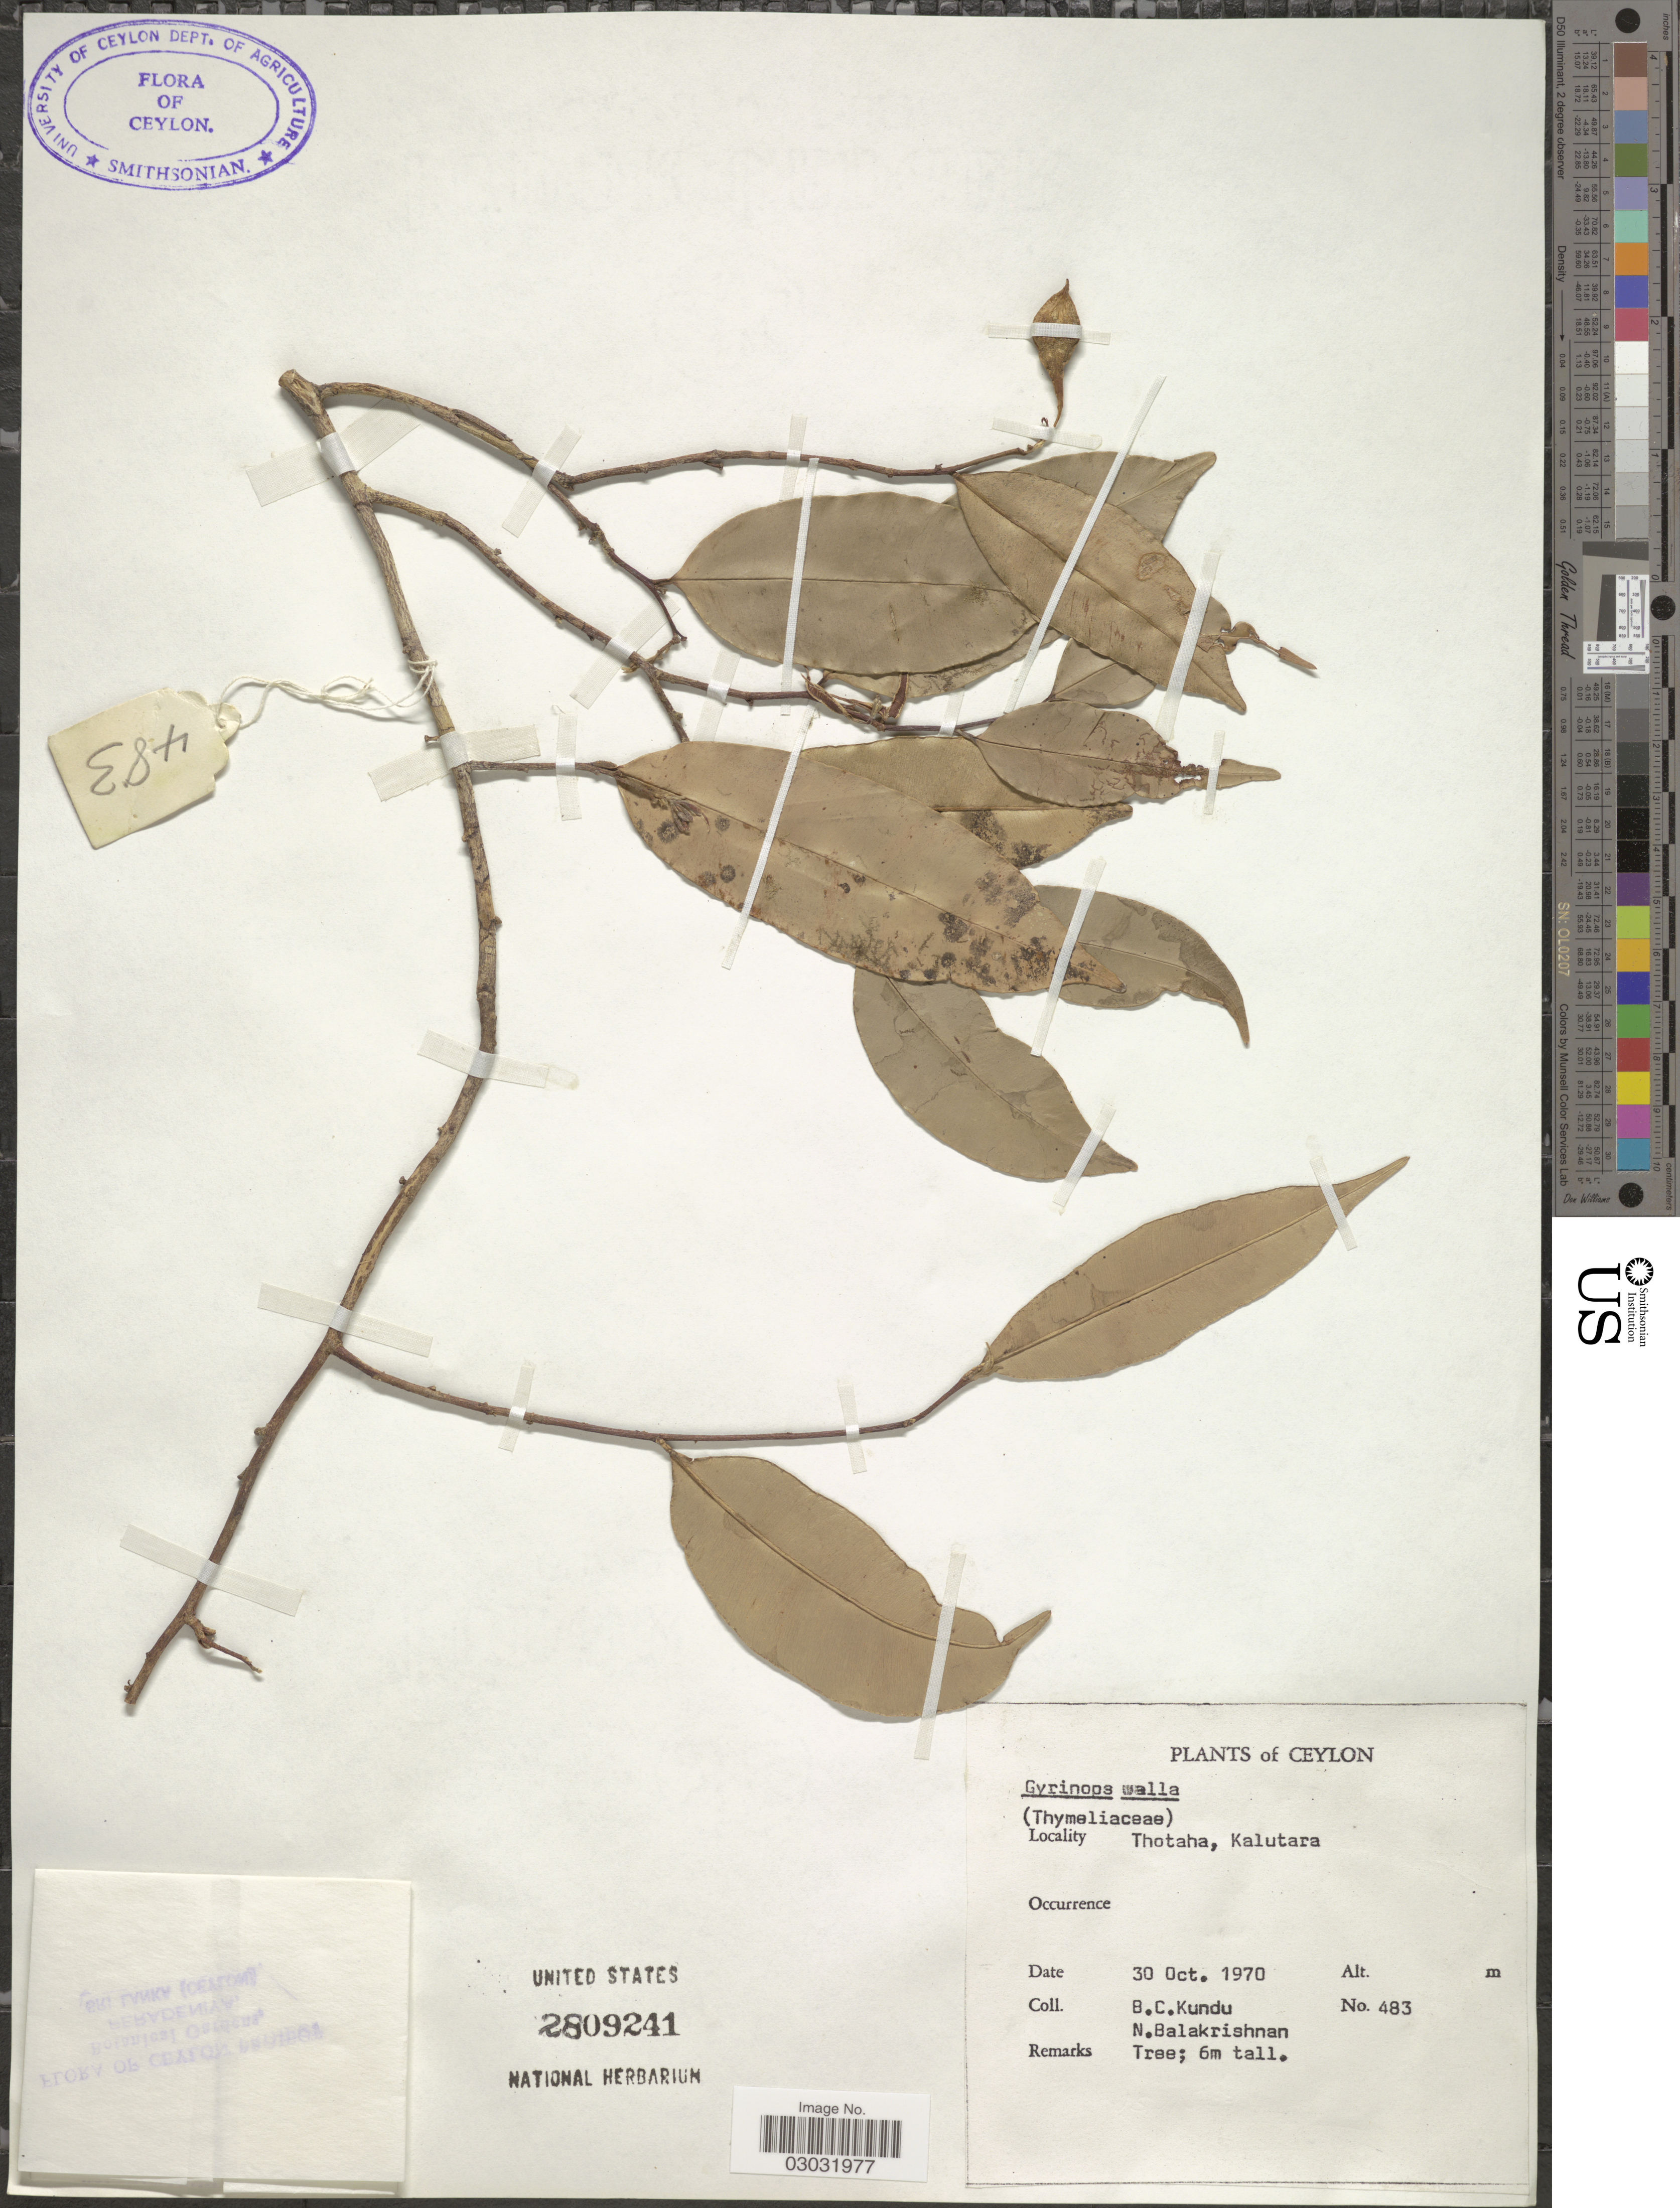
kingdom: Plantae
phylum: Tracheophyta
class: Magnoliopsida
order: Malvales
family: Thymelaeaceae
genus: Gyrinops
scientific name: Gyrinops walla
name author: Gaertn.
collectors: B. C. Kundu & N. Balakrishnan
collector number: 483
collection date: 1970-10-30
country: Sri Lanka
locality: Ceylon, Thotaha, Kalutara.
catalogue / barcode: US 2809241